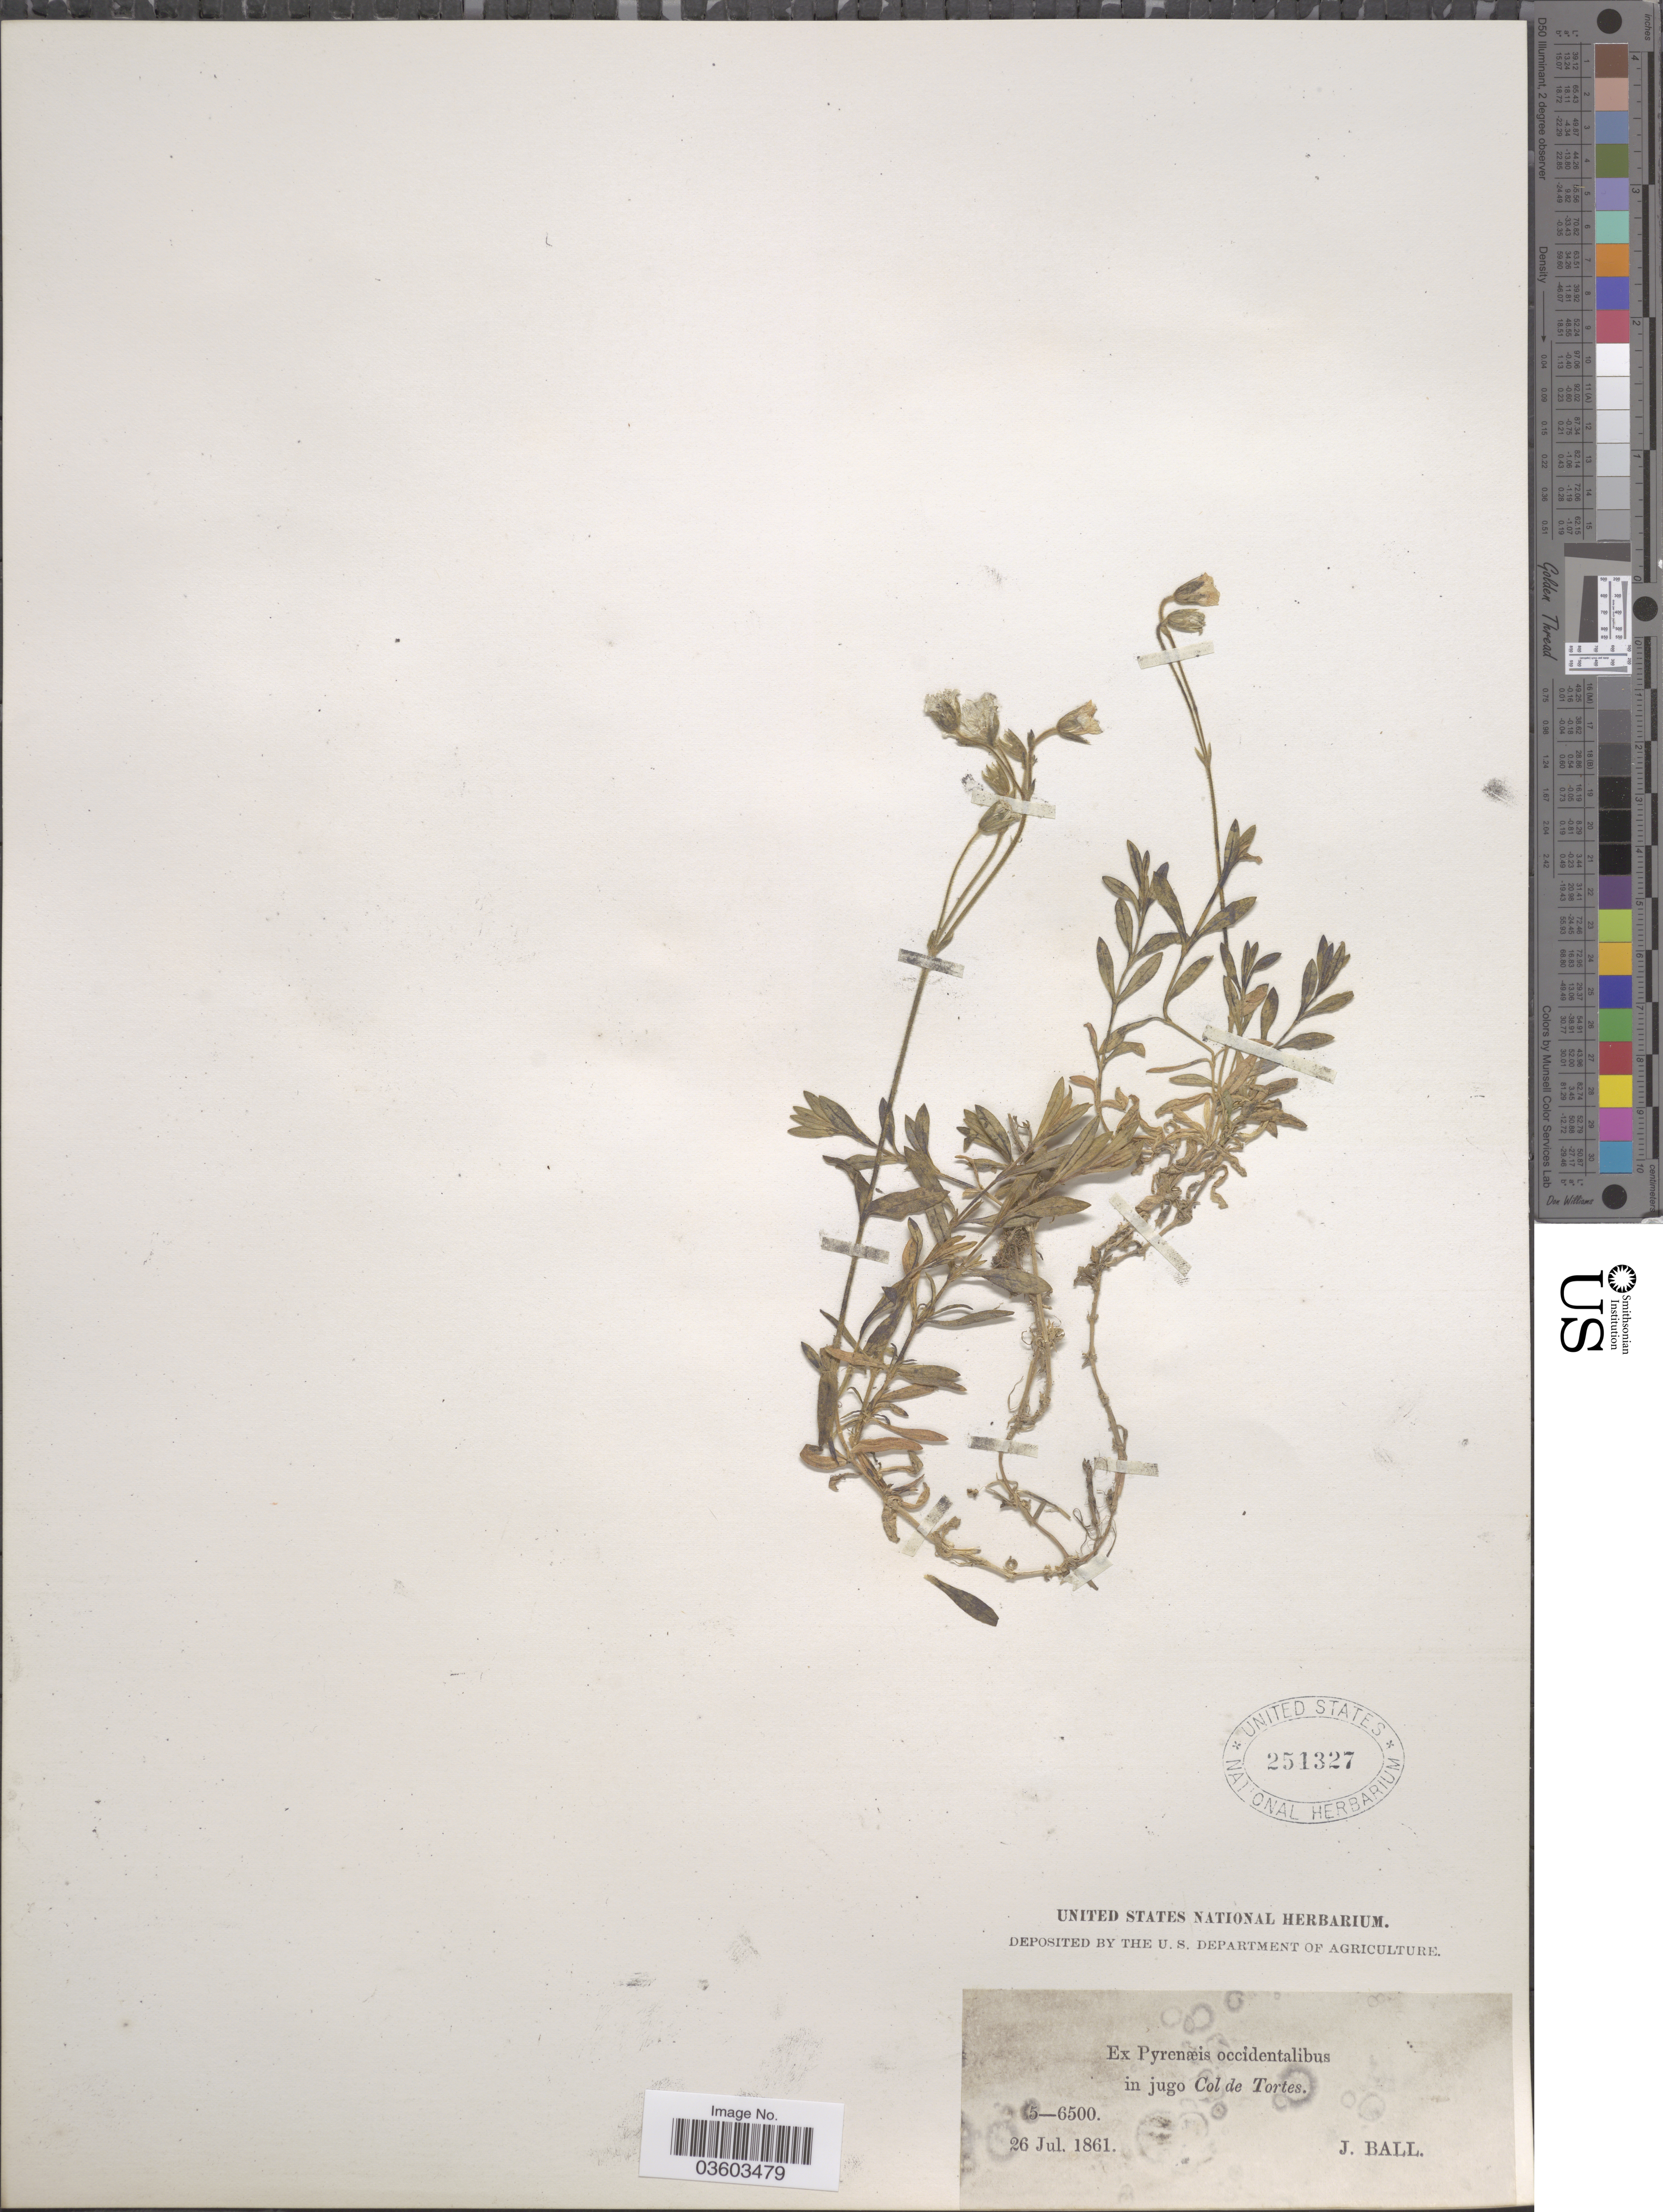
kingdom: Plantae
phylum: Tracheophyta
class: Magnoliopsida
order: Caryophyllales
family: Caryophyllaceae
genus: Cerastium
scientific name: Cerastium sp.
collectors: J. Ball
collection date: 1861-07-26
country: France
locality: Ex Pyrenæis occidentalibus in jugo Col de Tortes.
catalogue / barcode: US 251327